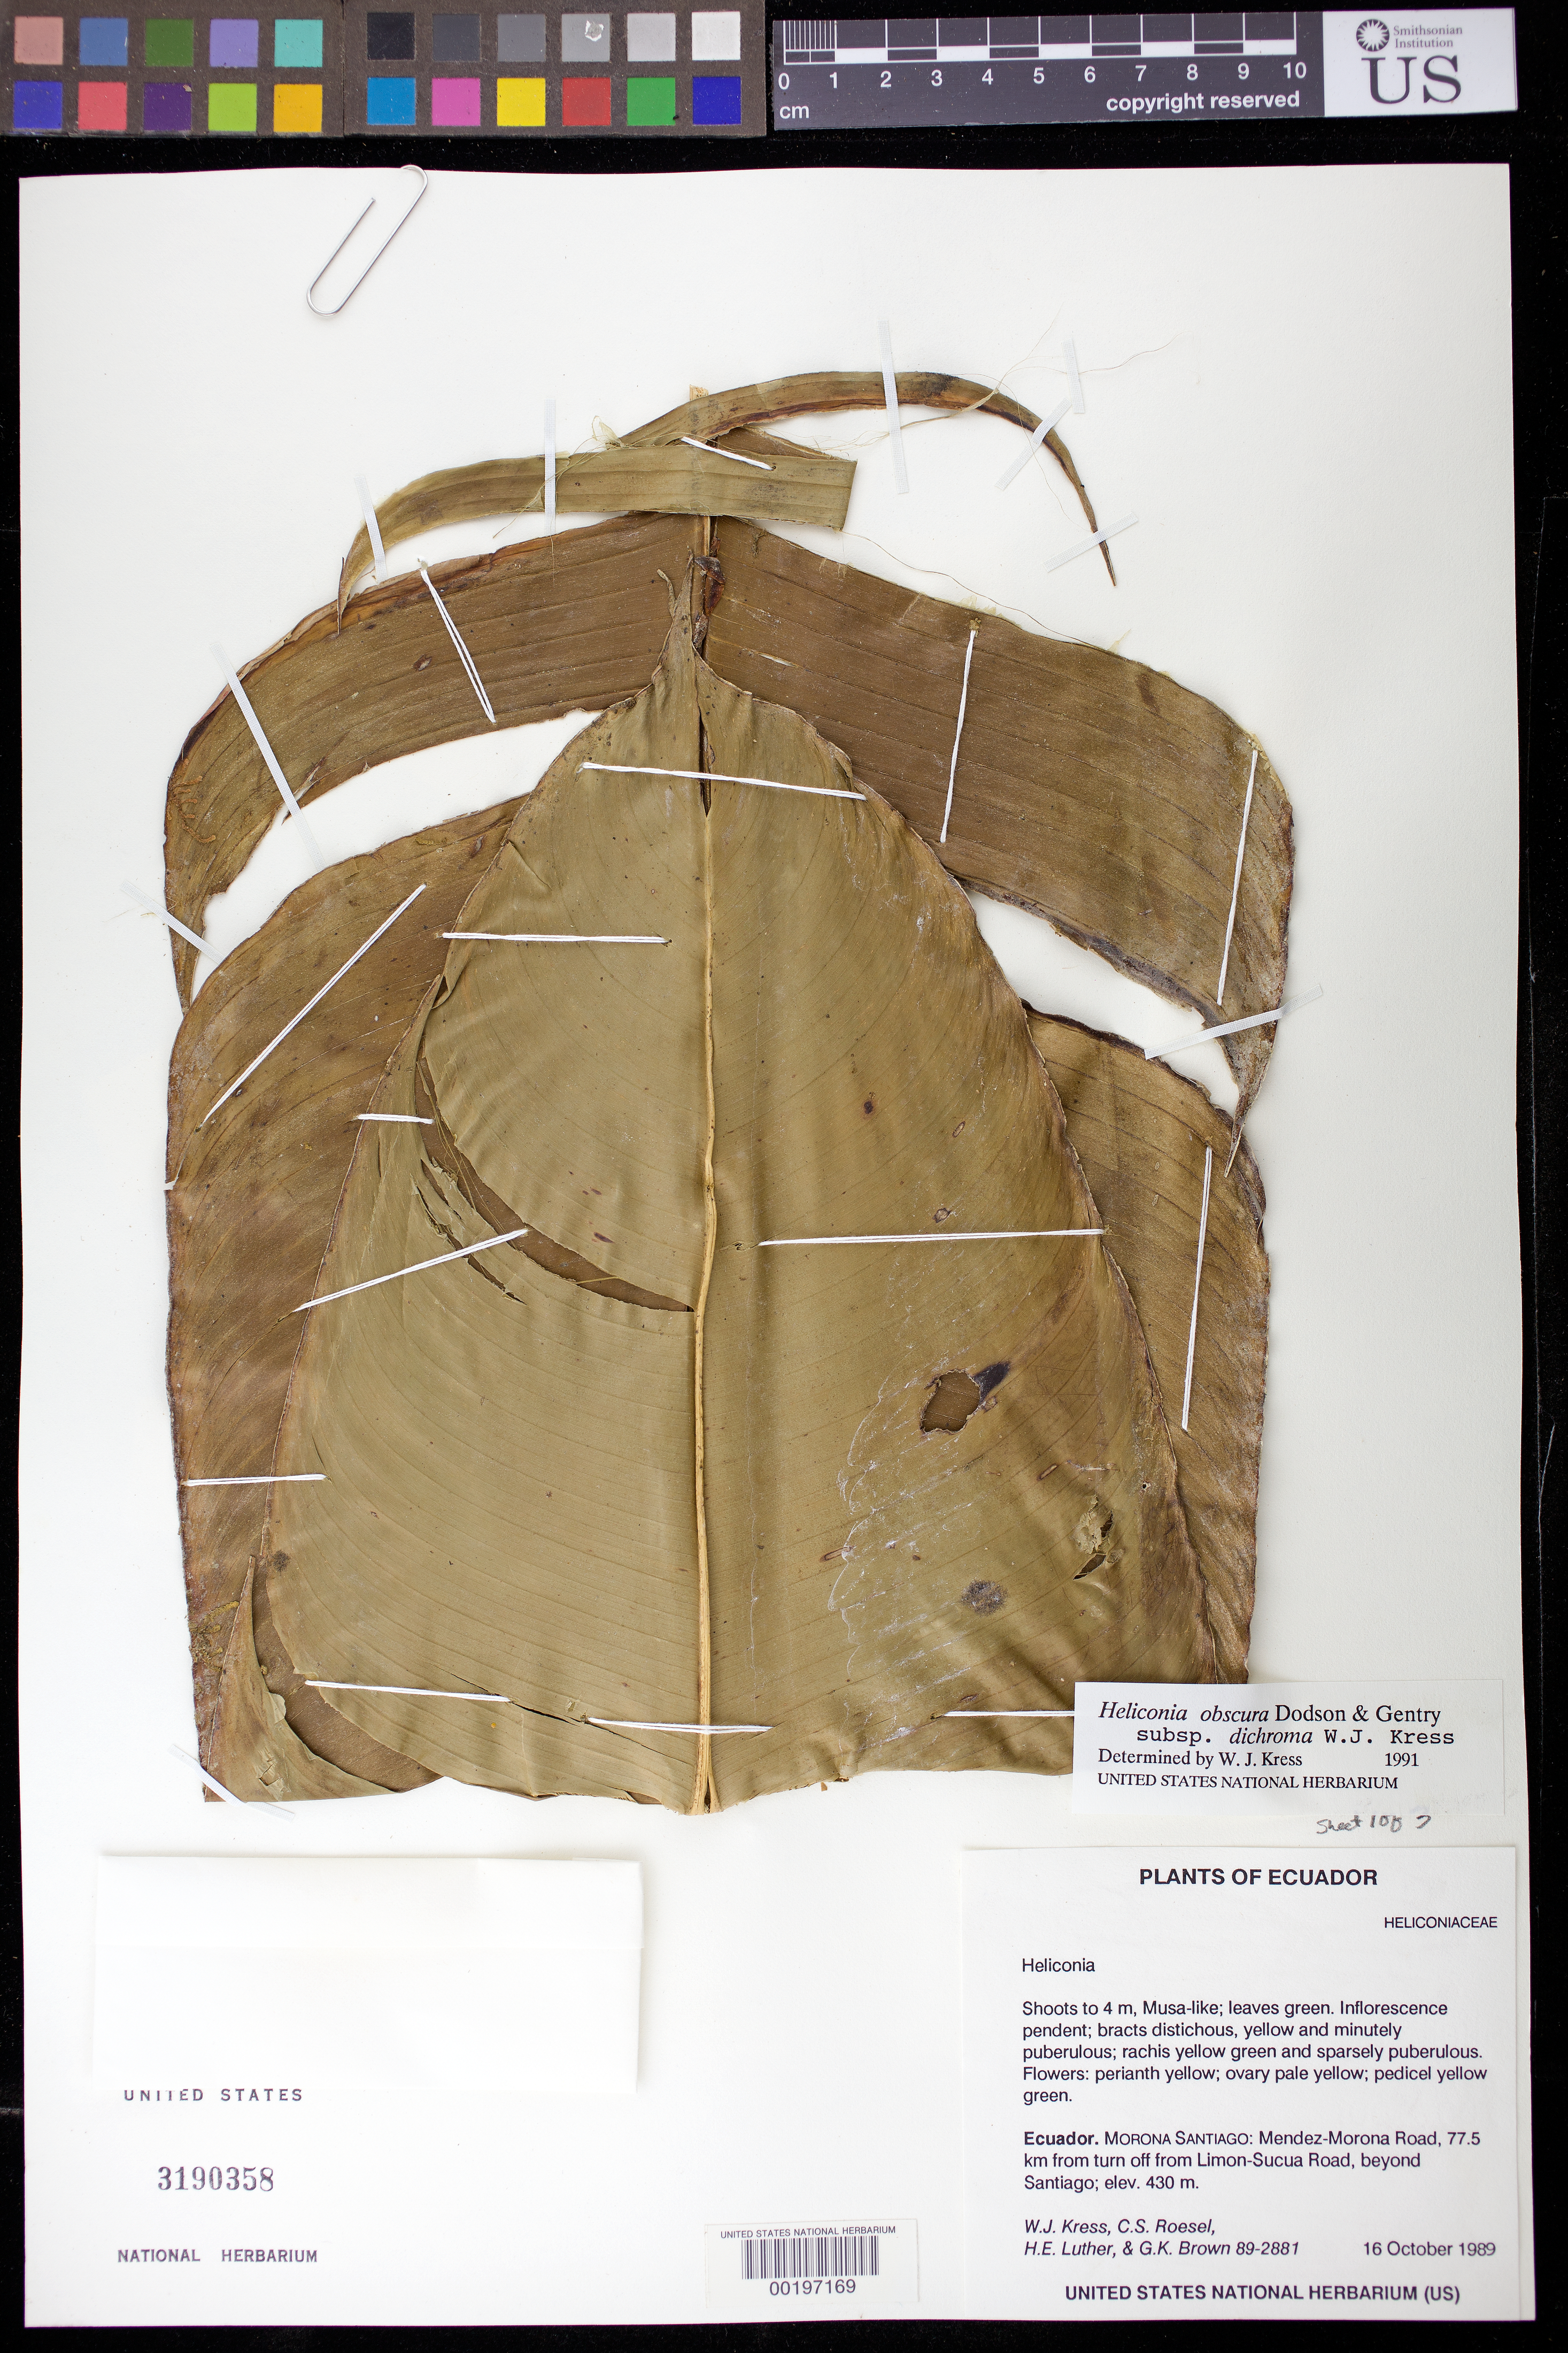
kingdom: Plantae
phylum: Tracheophyta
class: Liliopsida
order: Zingiberales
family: Heliconiaceae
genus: Heliconia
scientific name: Heliconia obscura subsp. dichroma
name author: W.J. Kress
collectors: W. J. Kress, C. S. Roesel, Harry E. Luther & G. K. Brown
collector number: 89-2881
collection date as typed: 16 Oct 1989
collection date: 1989-10-16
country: Ecuador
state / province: Morona-Santiago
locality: Mendez-morona road, 77.5 km from turn of f from Limon-sucua road, beyond Santiago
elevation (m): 430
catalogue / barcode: US 3190358